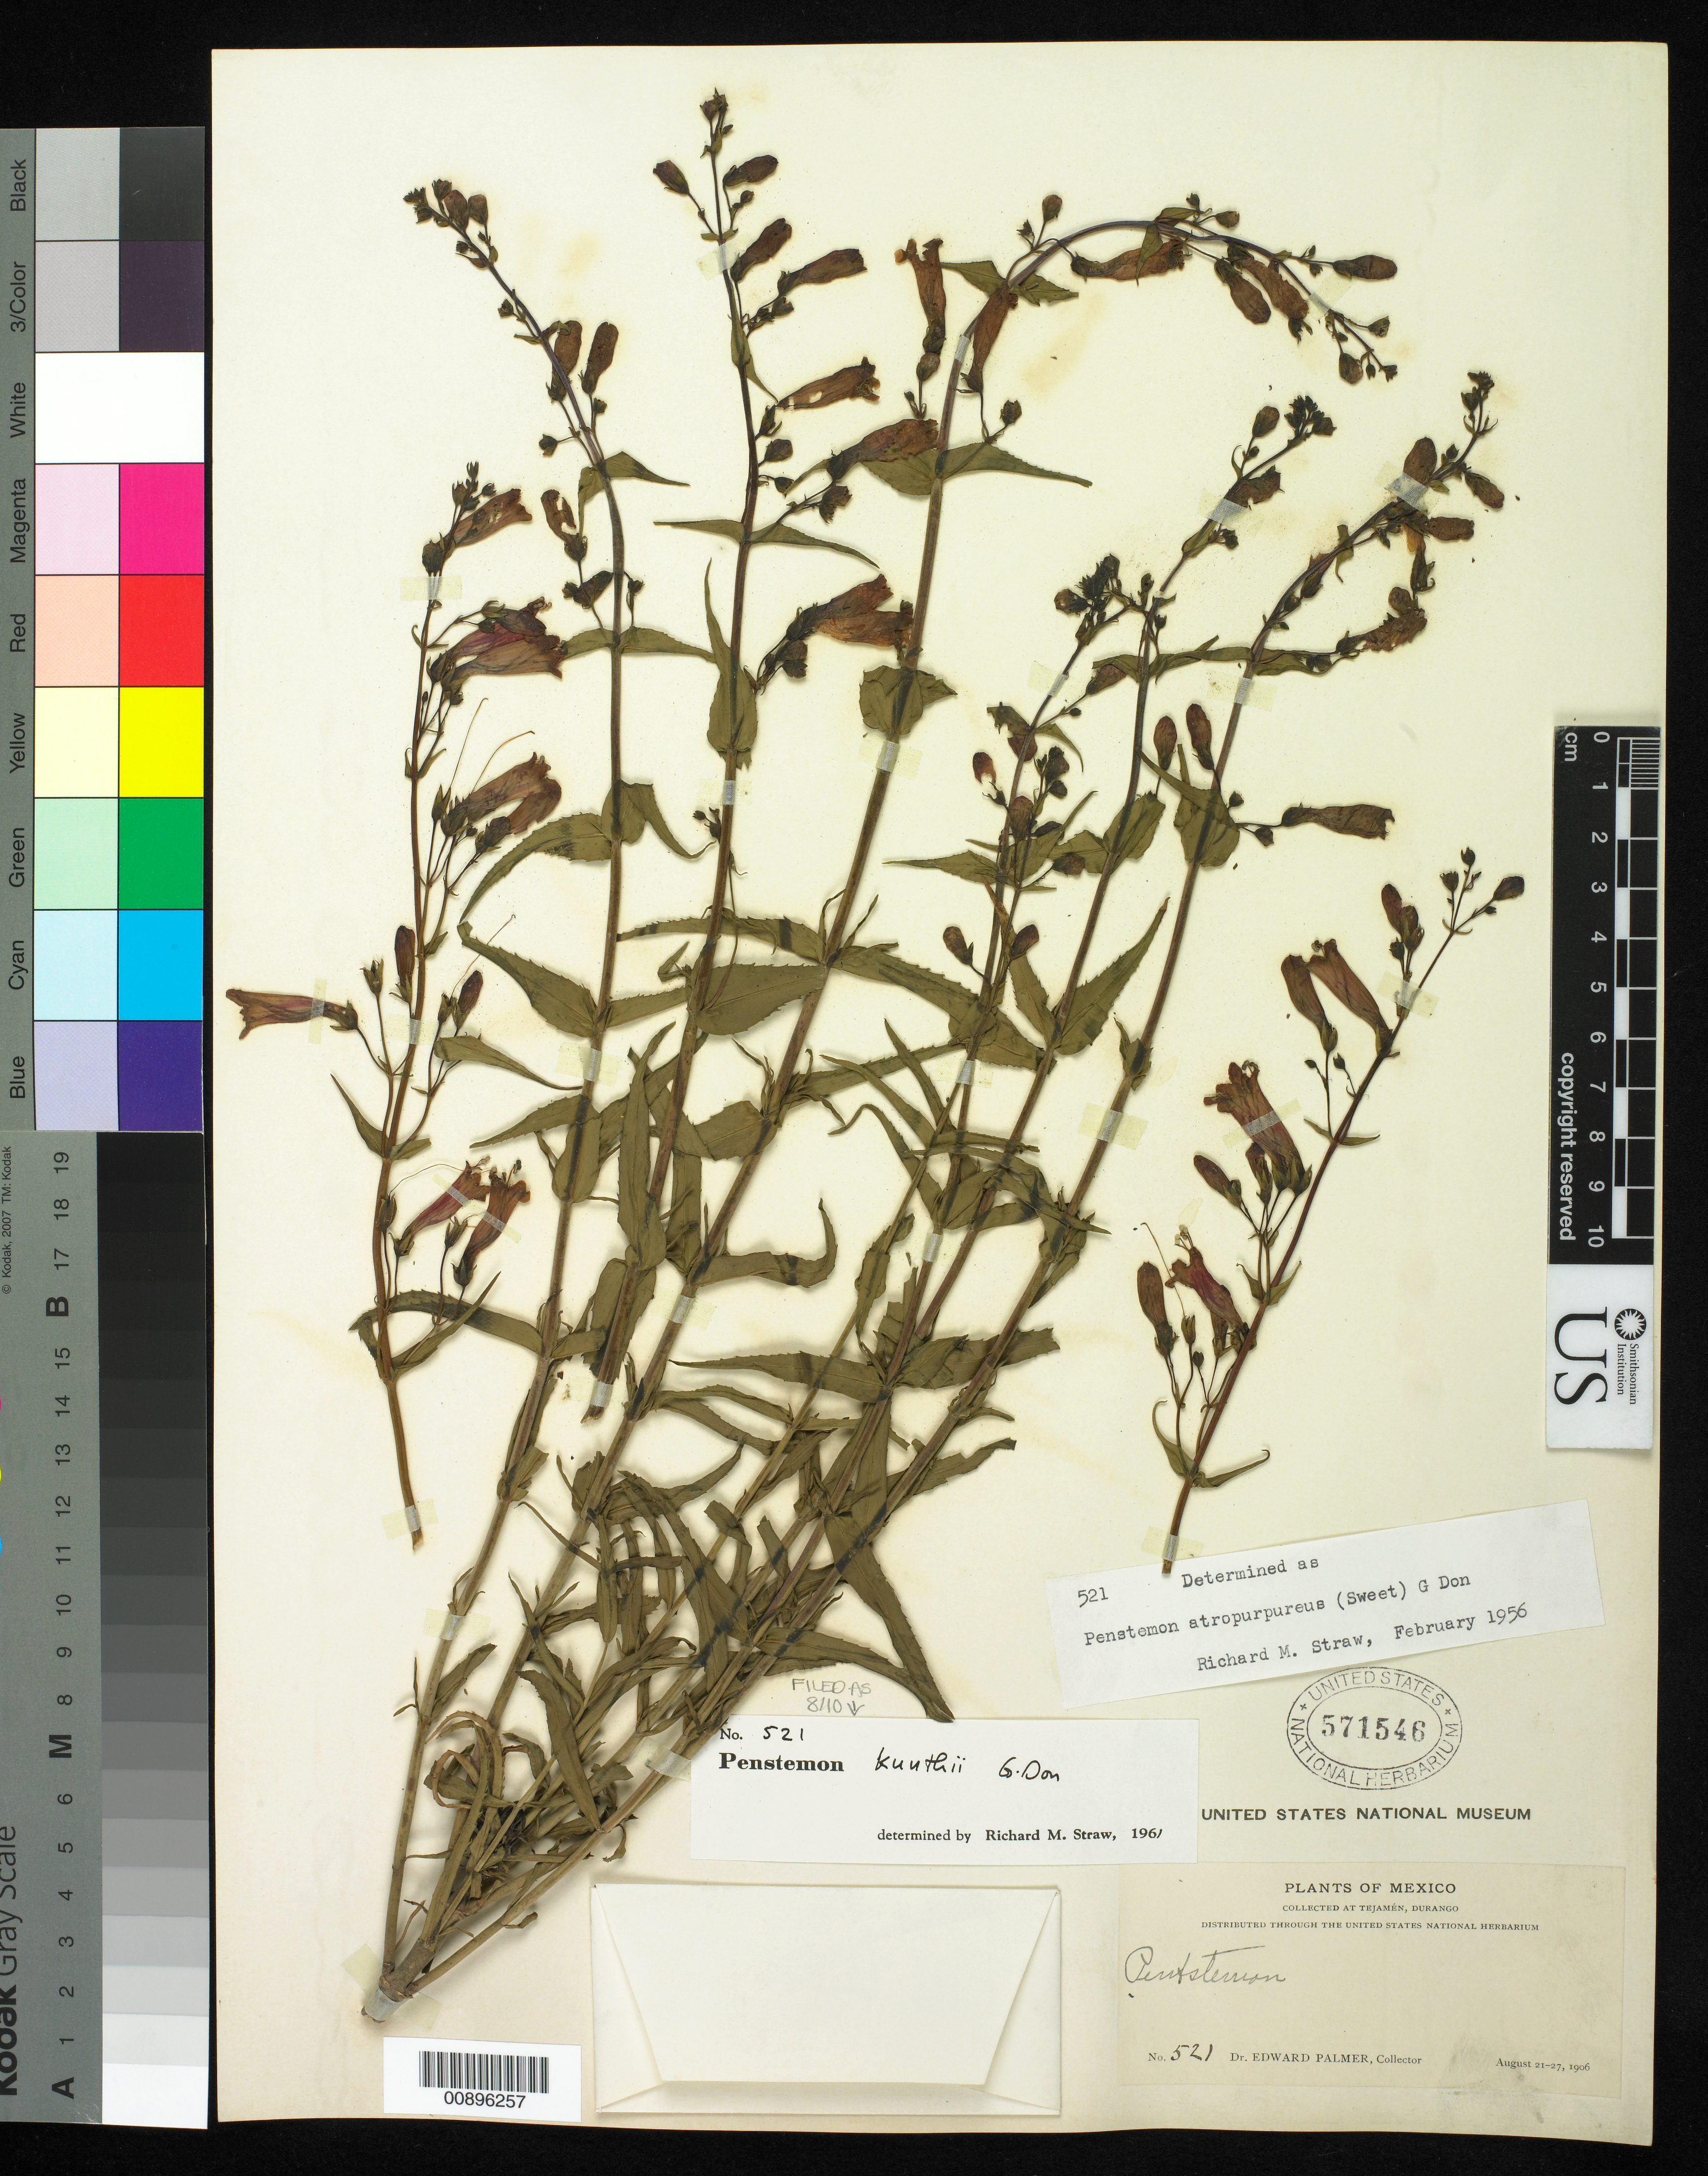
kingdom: Plantae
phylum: Tracheophyta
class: Magnoliopsida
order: Lamiales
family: Plantaginaceae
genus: Penstemon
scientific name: Penstemon kunthii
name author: G. Don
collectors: E. Palmer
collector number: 521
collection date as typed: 21 Aug 1906 to 27 Aug 1906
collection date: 1906-08-21/1906-08-27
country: Mexico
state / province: Durango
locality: Tejamén, Durango.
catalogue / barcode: US 571546